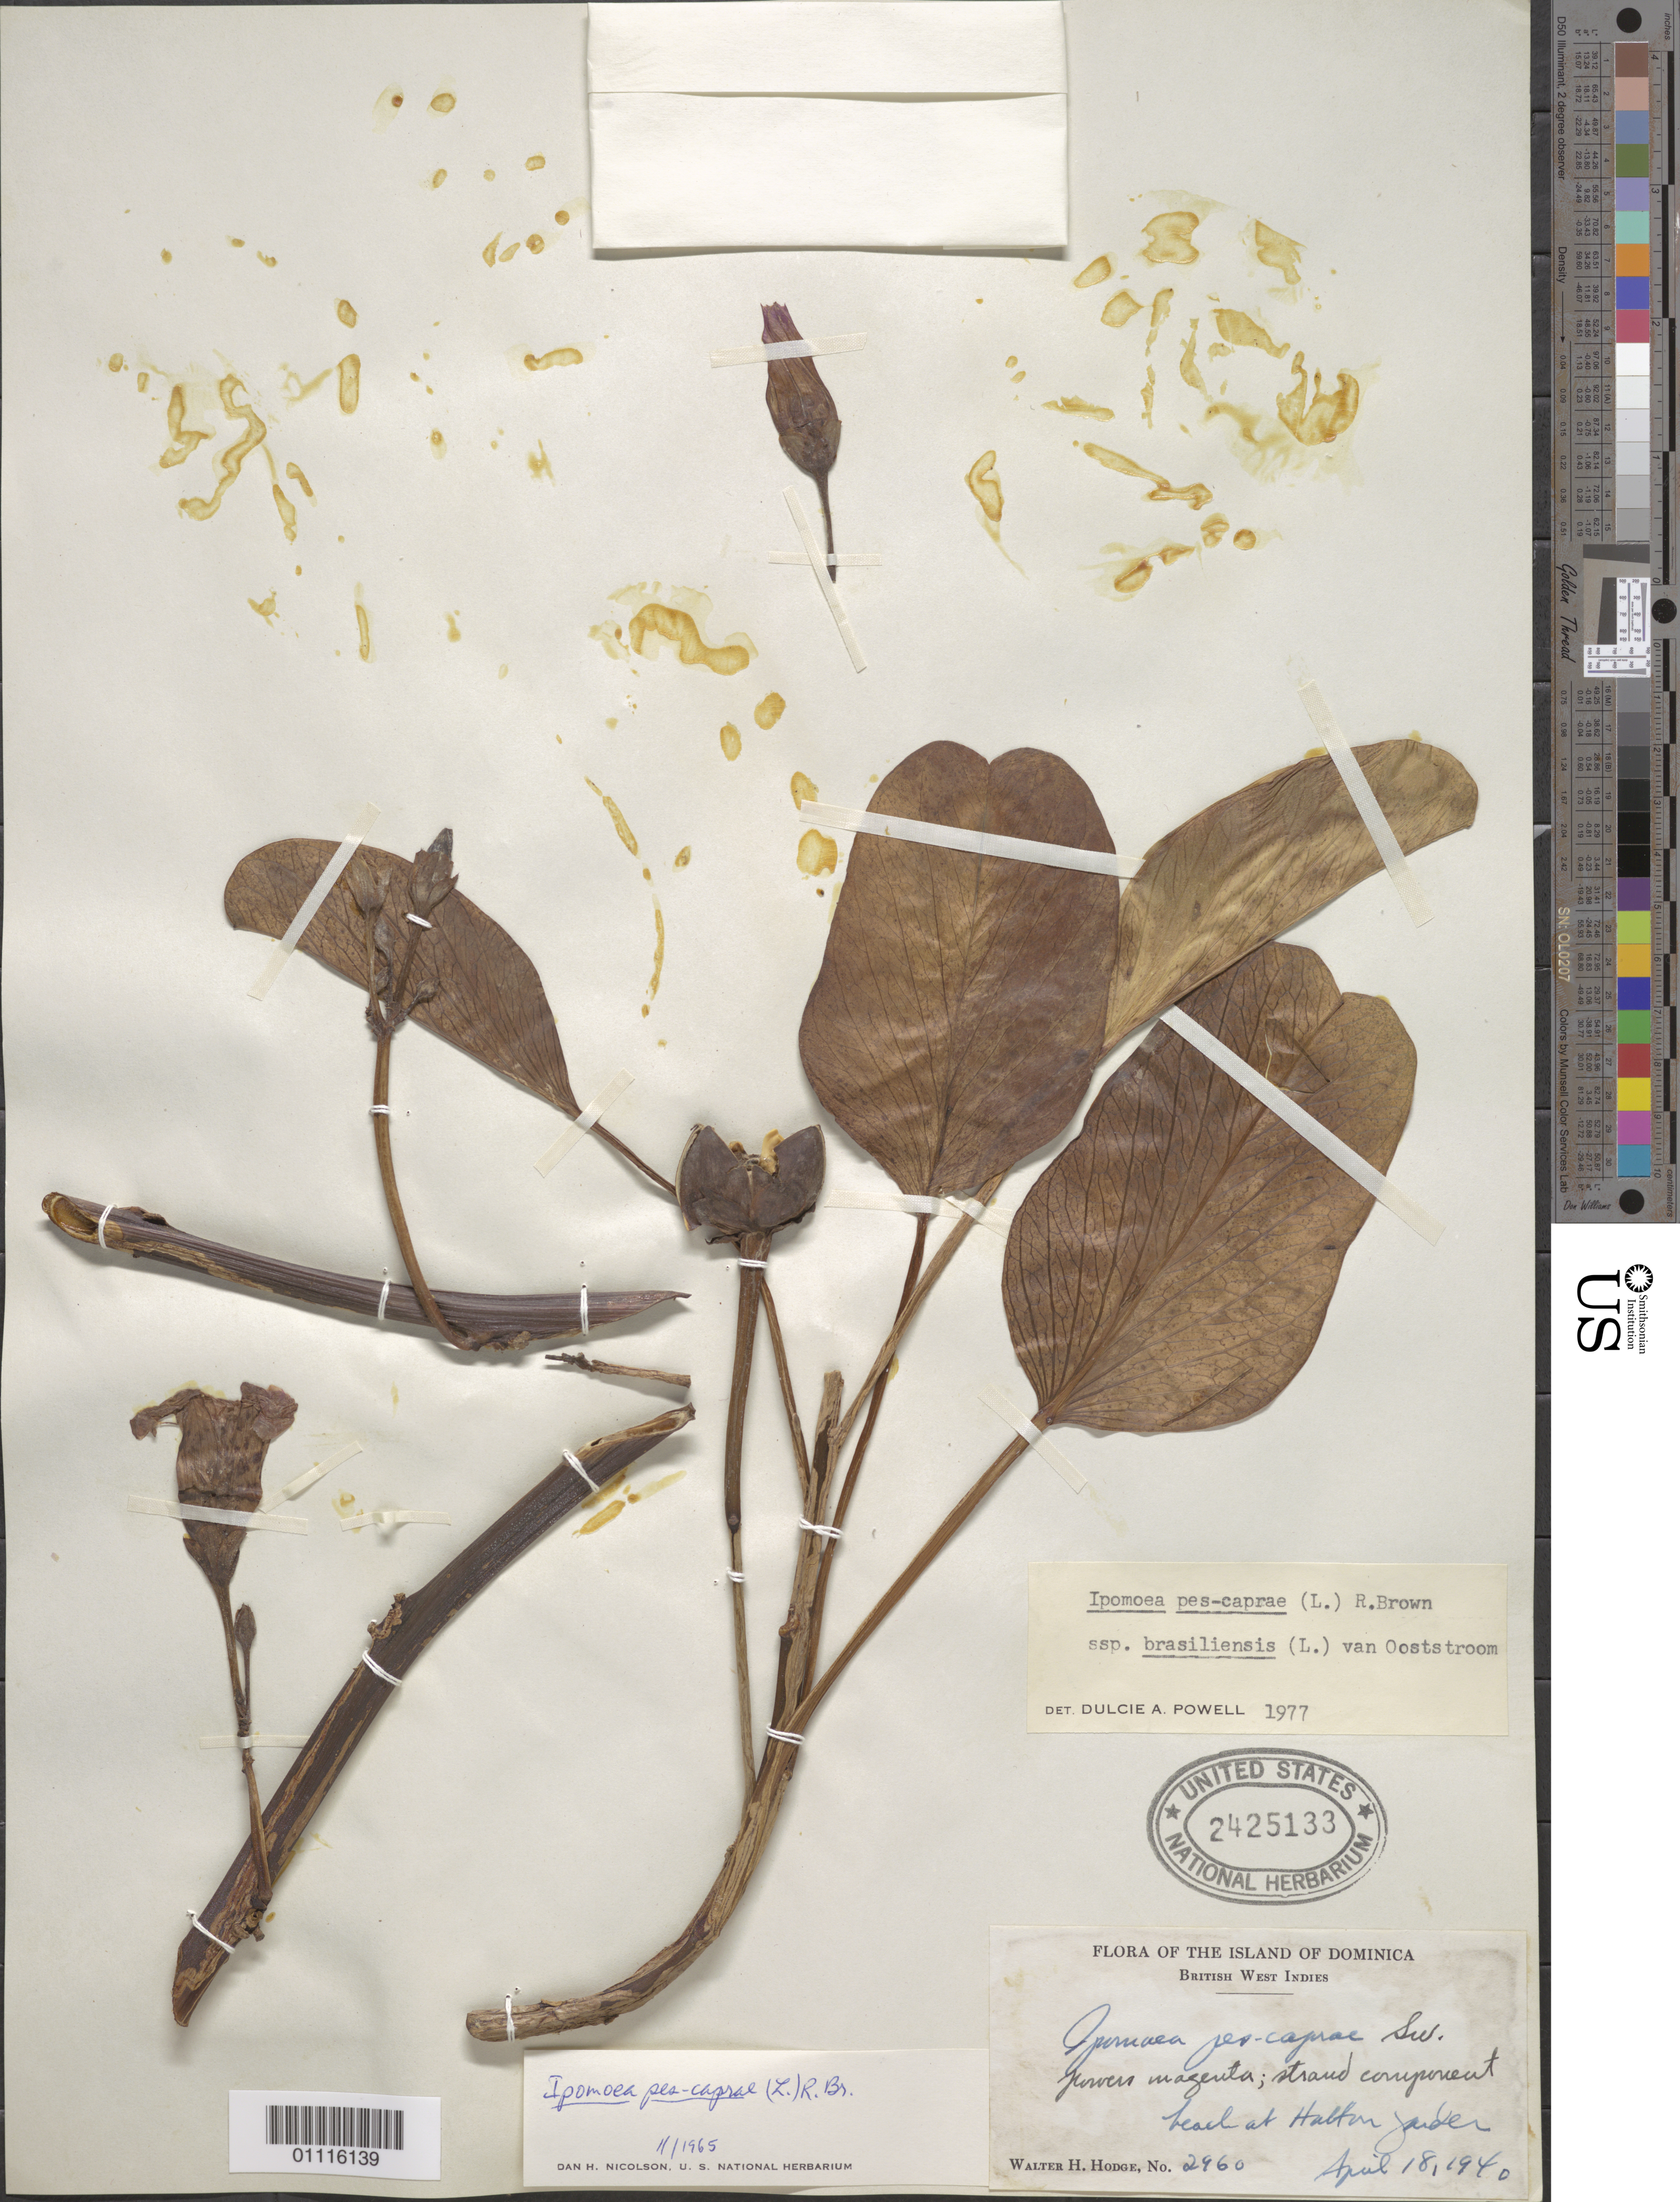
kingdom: Plantae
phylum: Tracheophyta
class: Magnoliopsida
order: Solanales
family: Convolvulaceae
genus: Ipomoea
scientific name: Ipomoea pes-caprae subsp. brasiliensis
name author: (L.) Ooststr.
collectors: W. Hodge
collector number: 2960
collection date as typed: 18 Apr 1940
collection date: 1940-04-18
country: Dominica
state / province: St. Andrew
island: Dominica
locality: Beach at Hatton Garden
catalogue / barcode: US 2425133